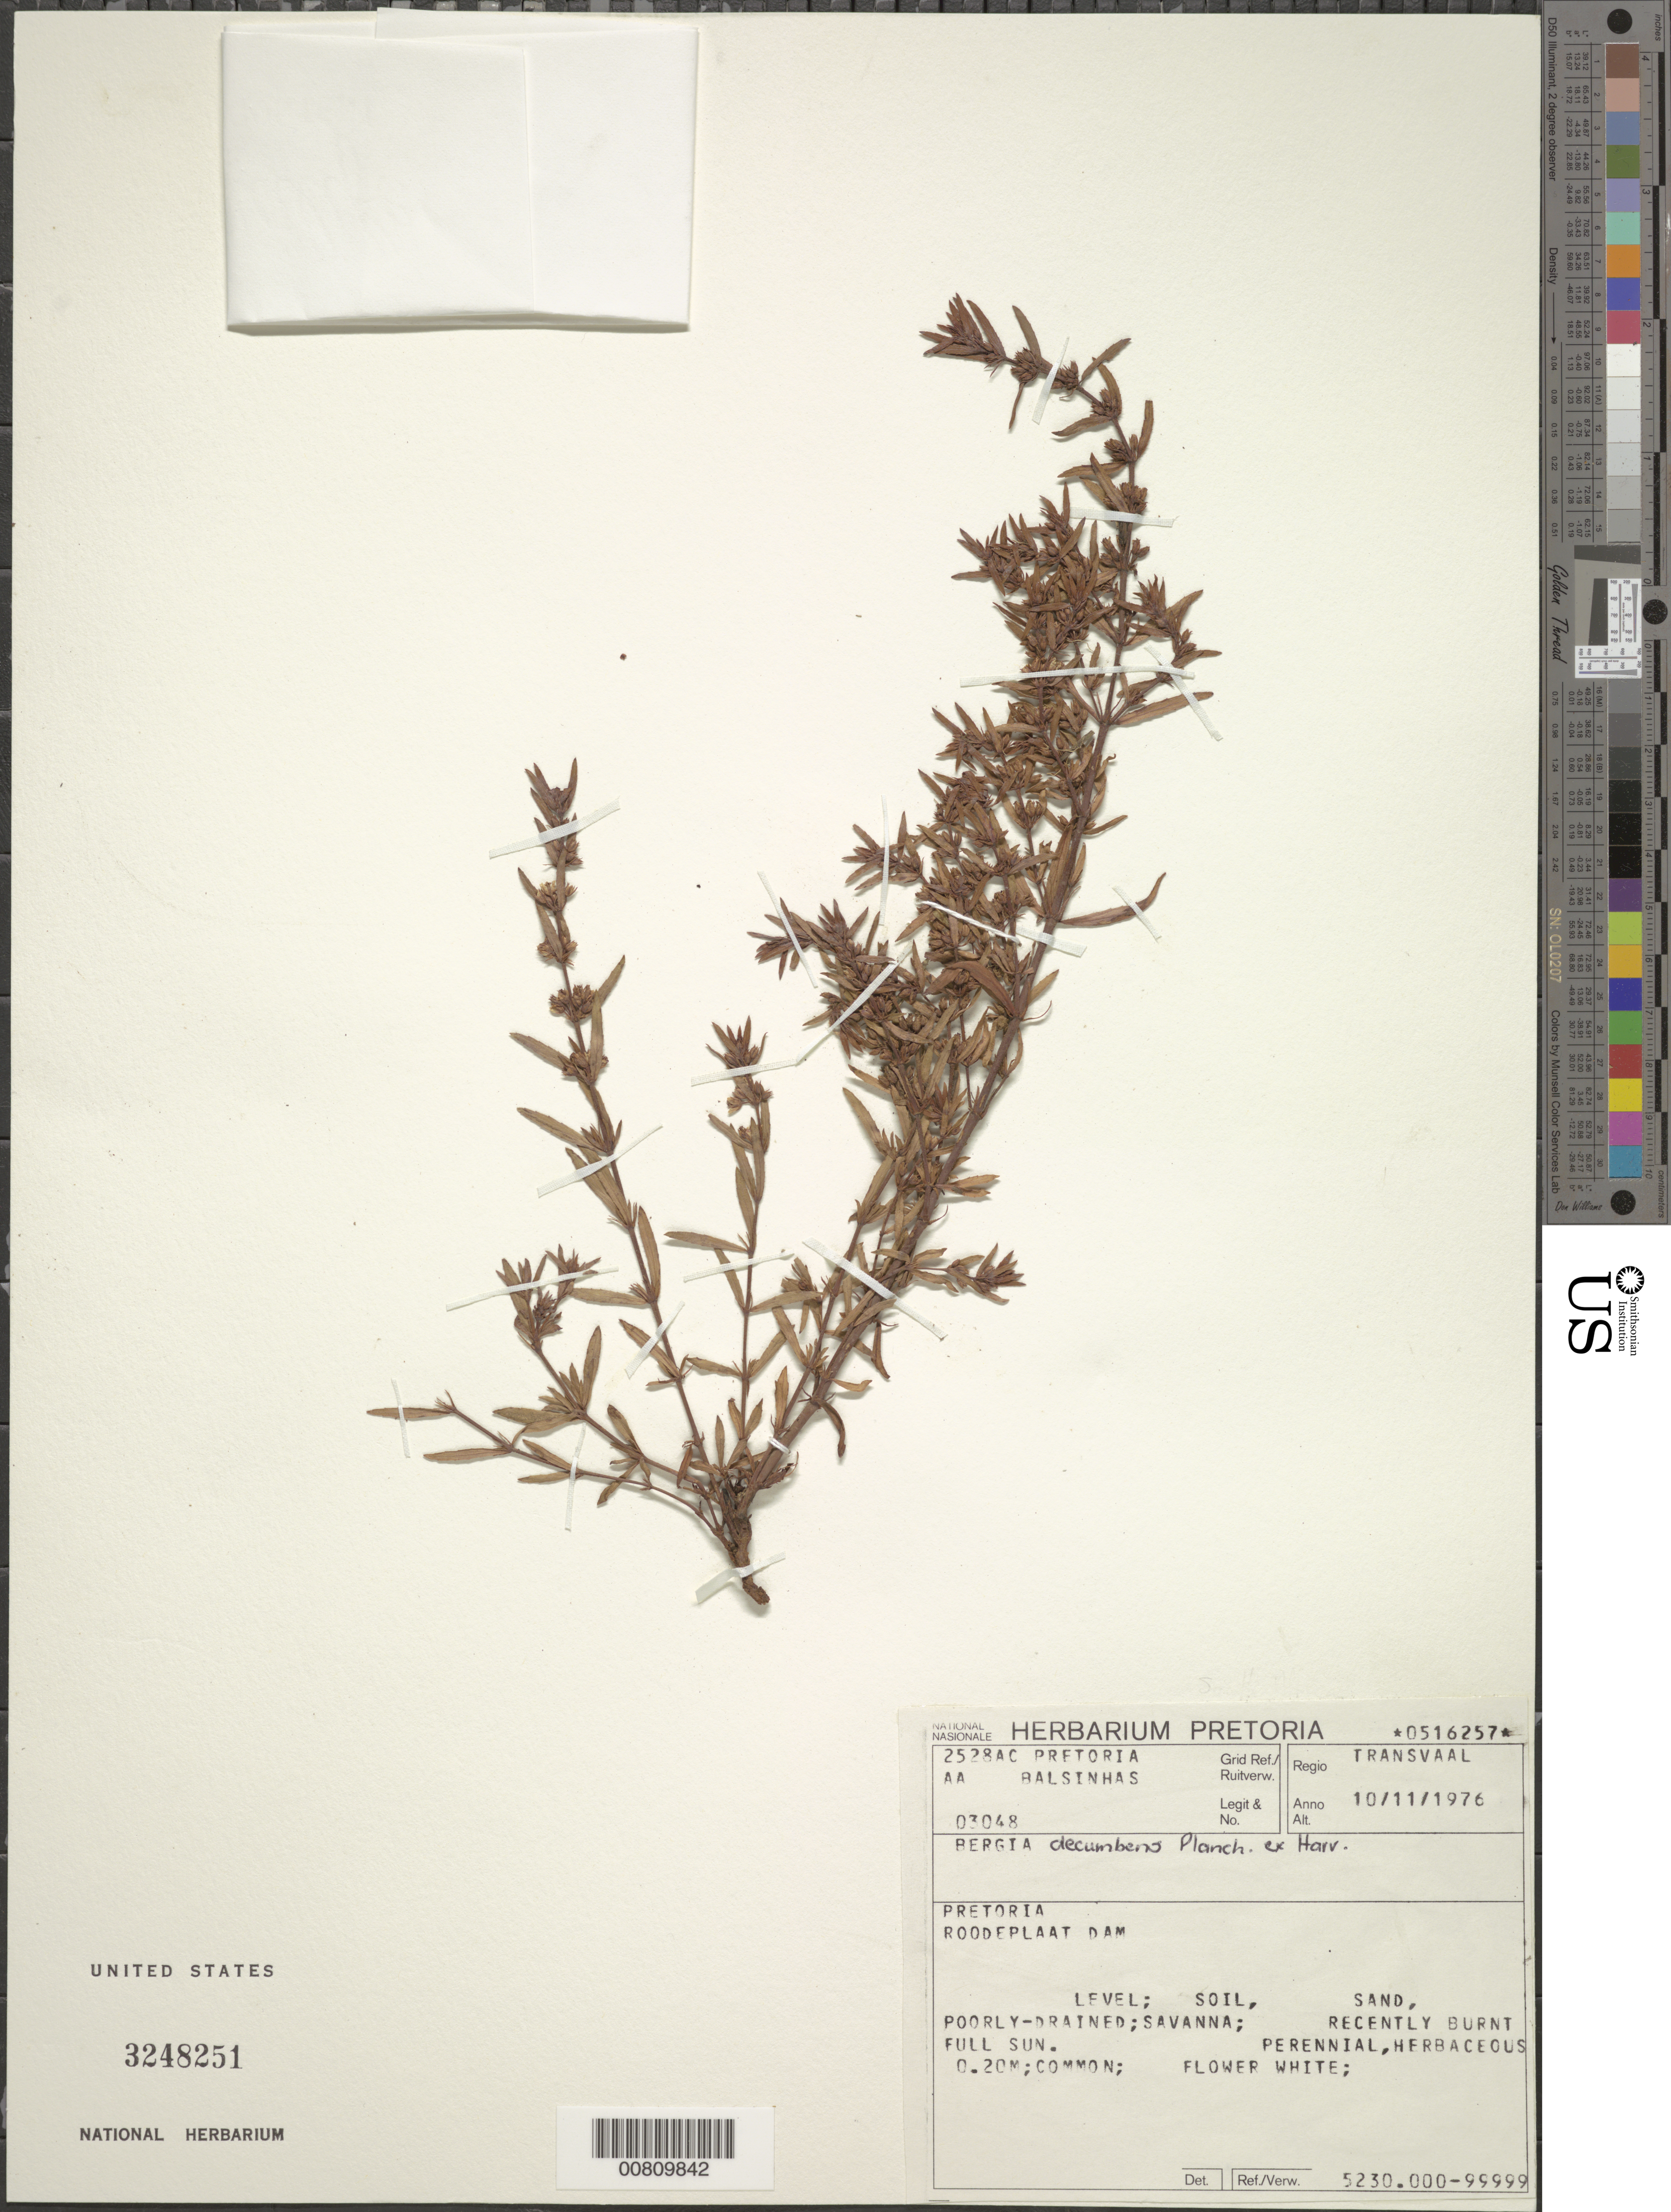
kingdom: Plantae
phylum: Tracheophyta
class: Magnoliopsida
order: Malpighiales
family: Elatinaceae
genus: Bergia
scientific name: Bergia decumbens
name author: Planch. ex Harv.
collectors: A. A. Balsinhas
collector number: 03048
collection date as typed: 10 Nov 1976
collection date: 1976-11-10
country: South Africa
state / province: Gauteng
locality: Roodeplaat Dam. Transvaal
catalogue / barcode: US 3248251